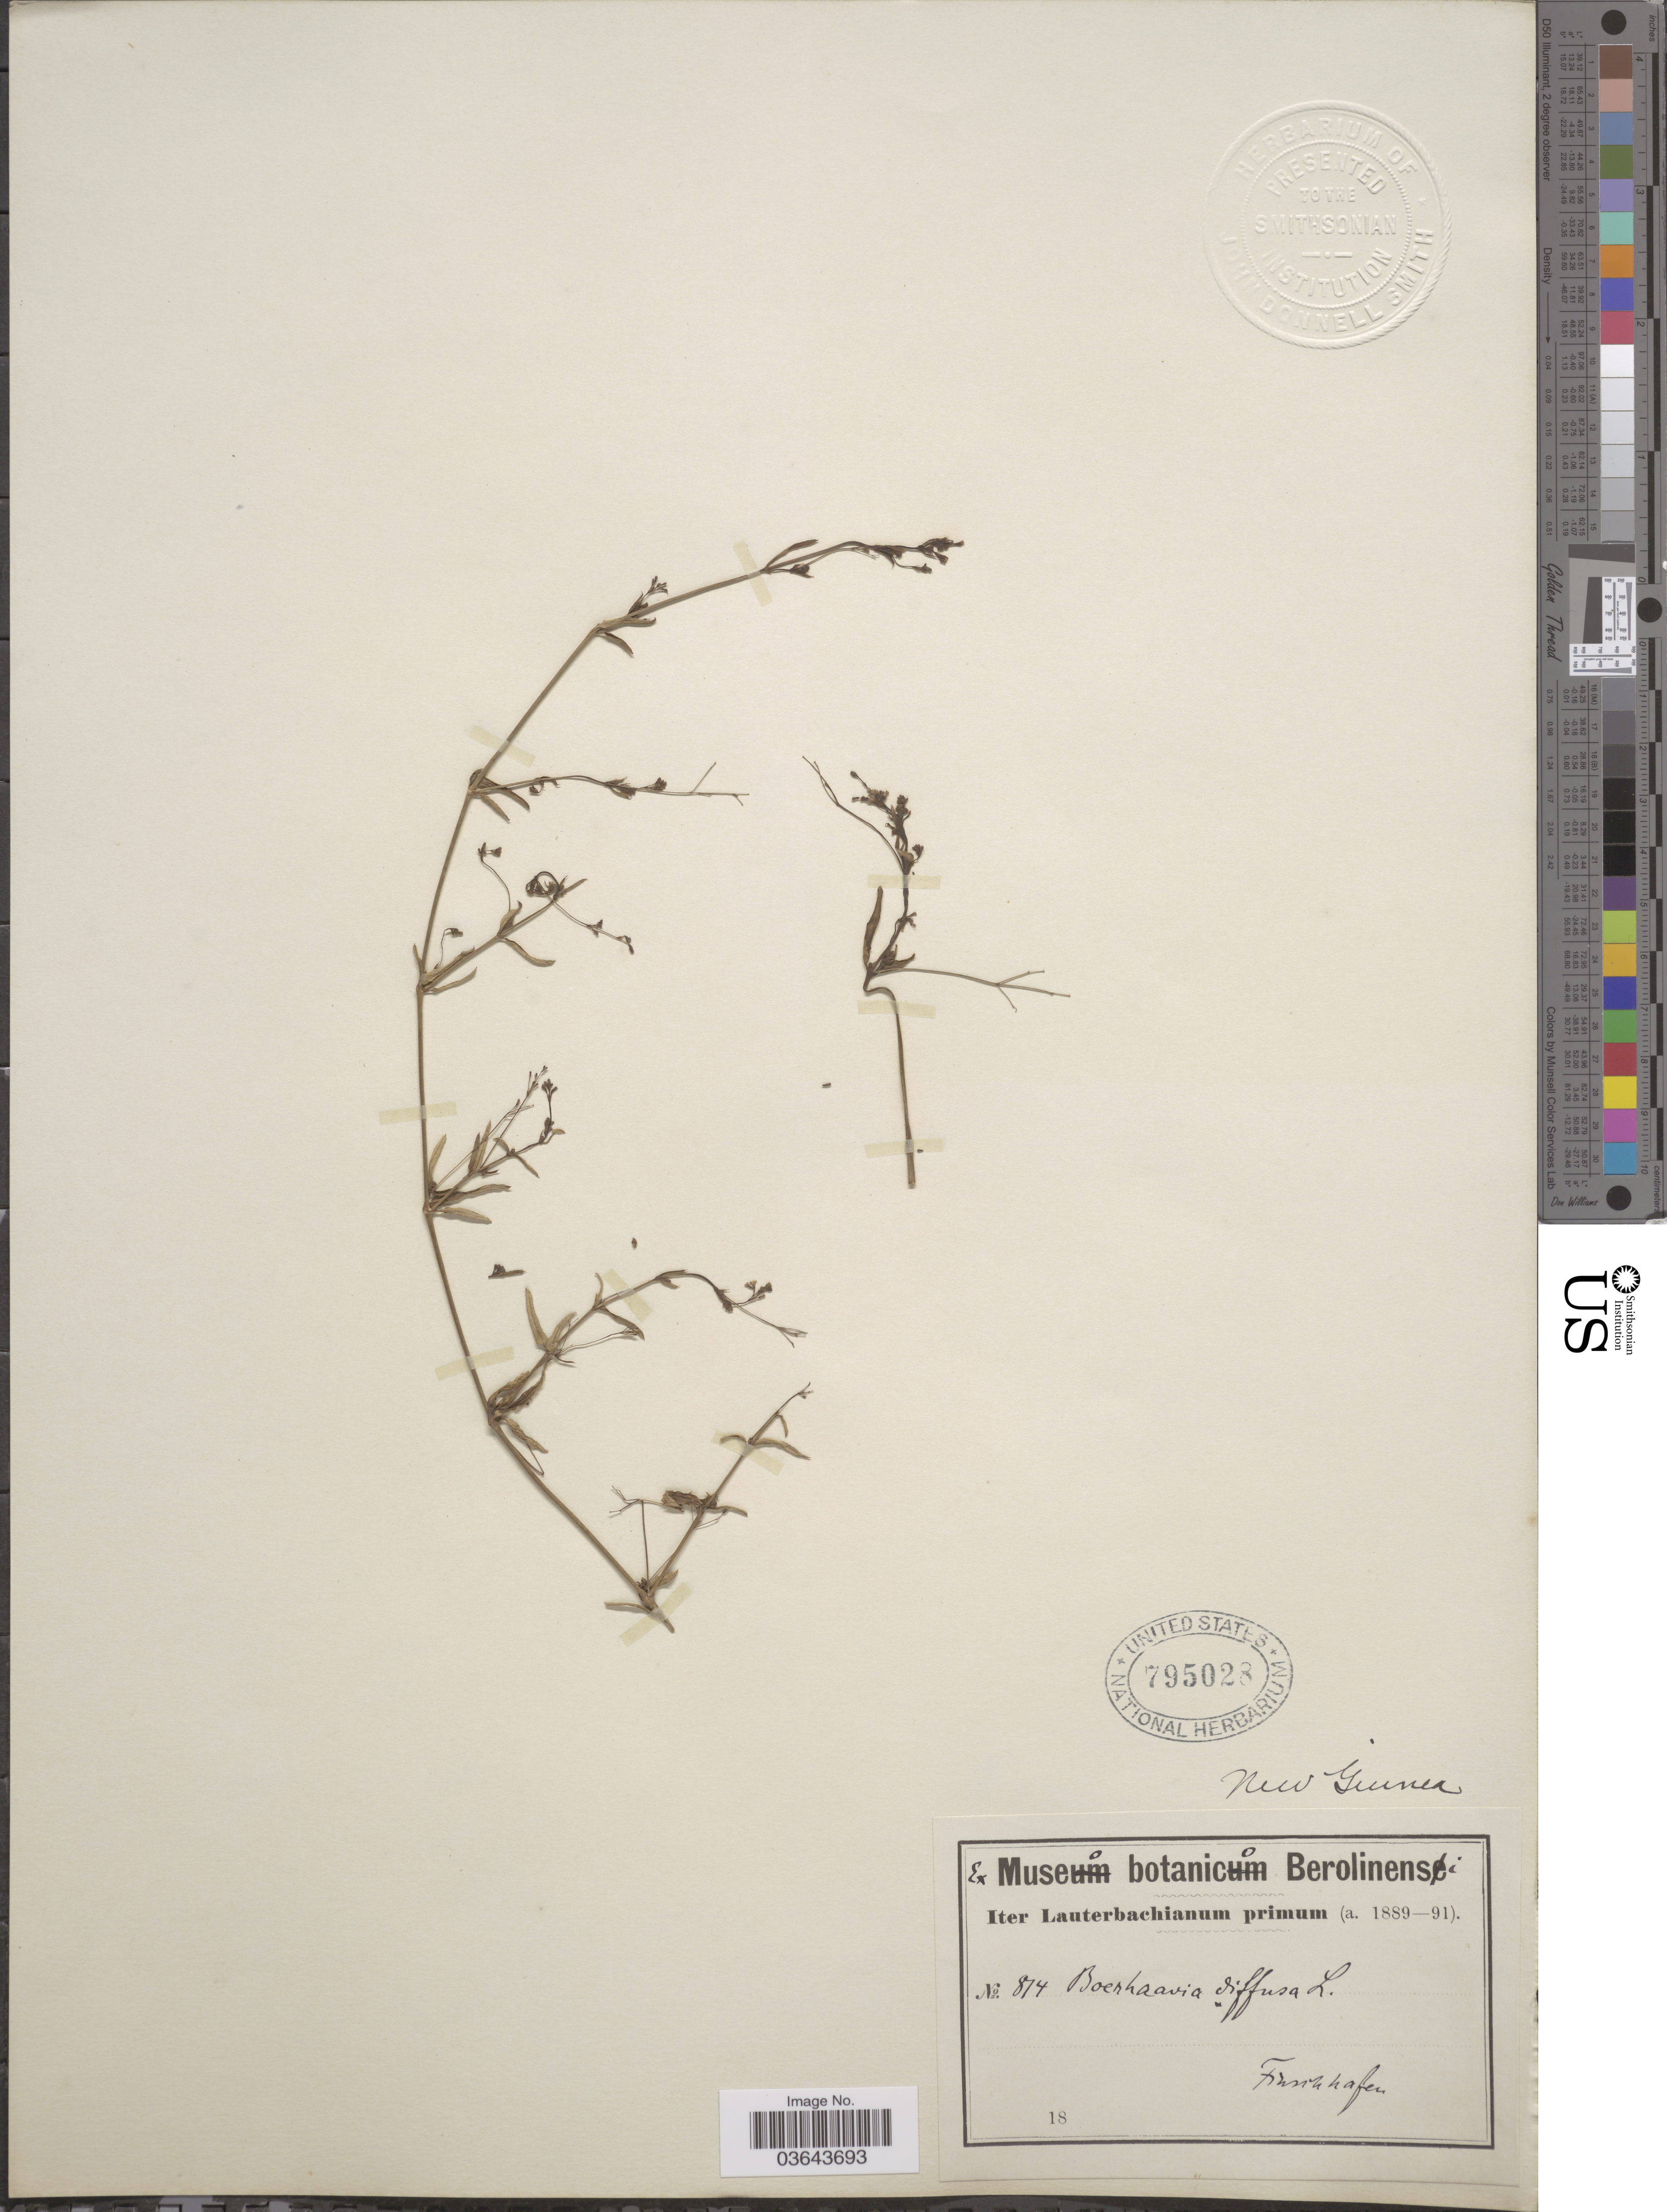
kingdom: Plantae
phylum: Tracheophyta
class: Magnoliopsida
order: Caryophyllales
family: Nyctaginaceae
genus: Boerhavia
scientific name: Boerhavia mutabilis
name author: R. Br.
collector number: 874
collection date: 1889/1891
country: Papua New Guinea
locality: New Guinea. Finschhafen.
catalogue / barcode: US 795028